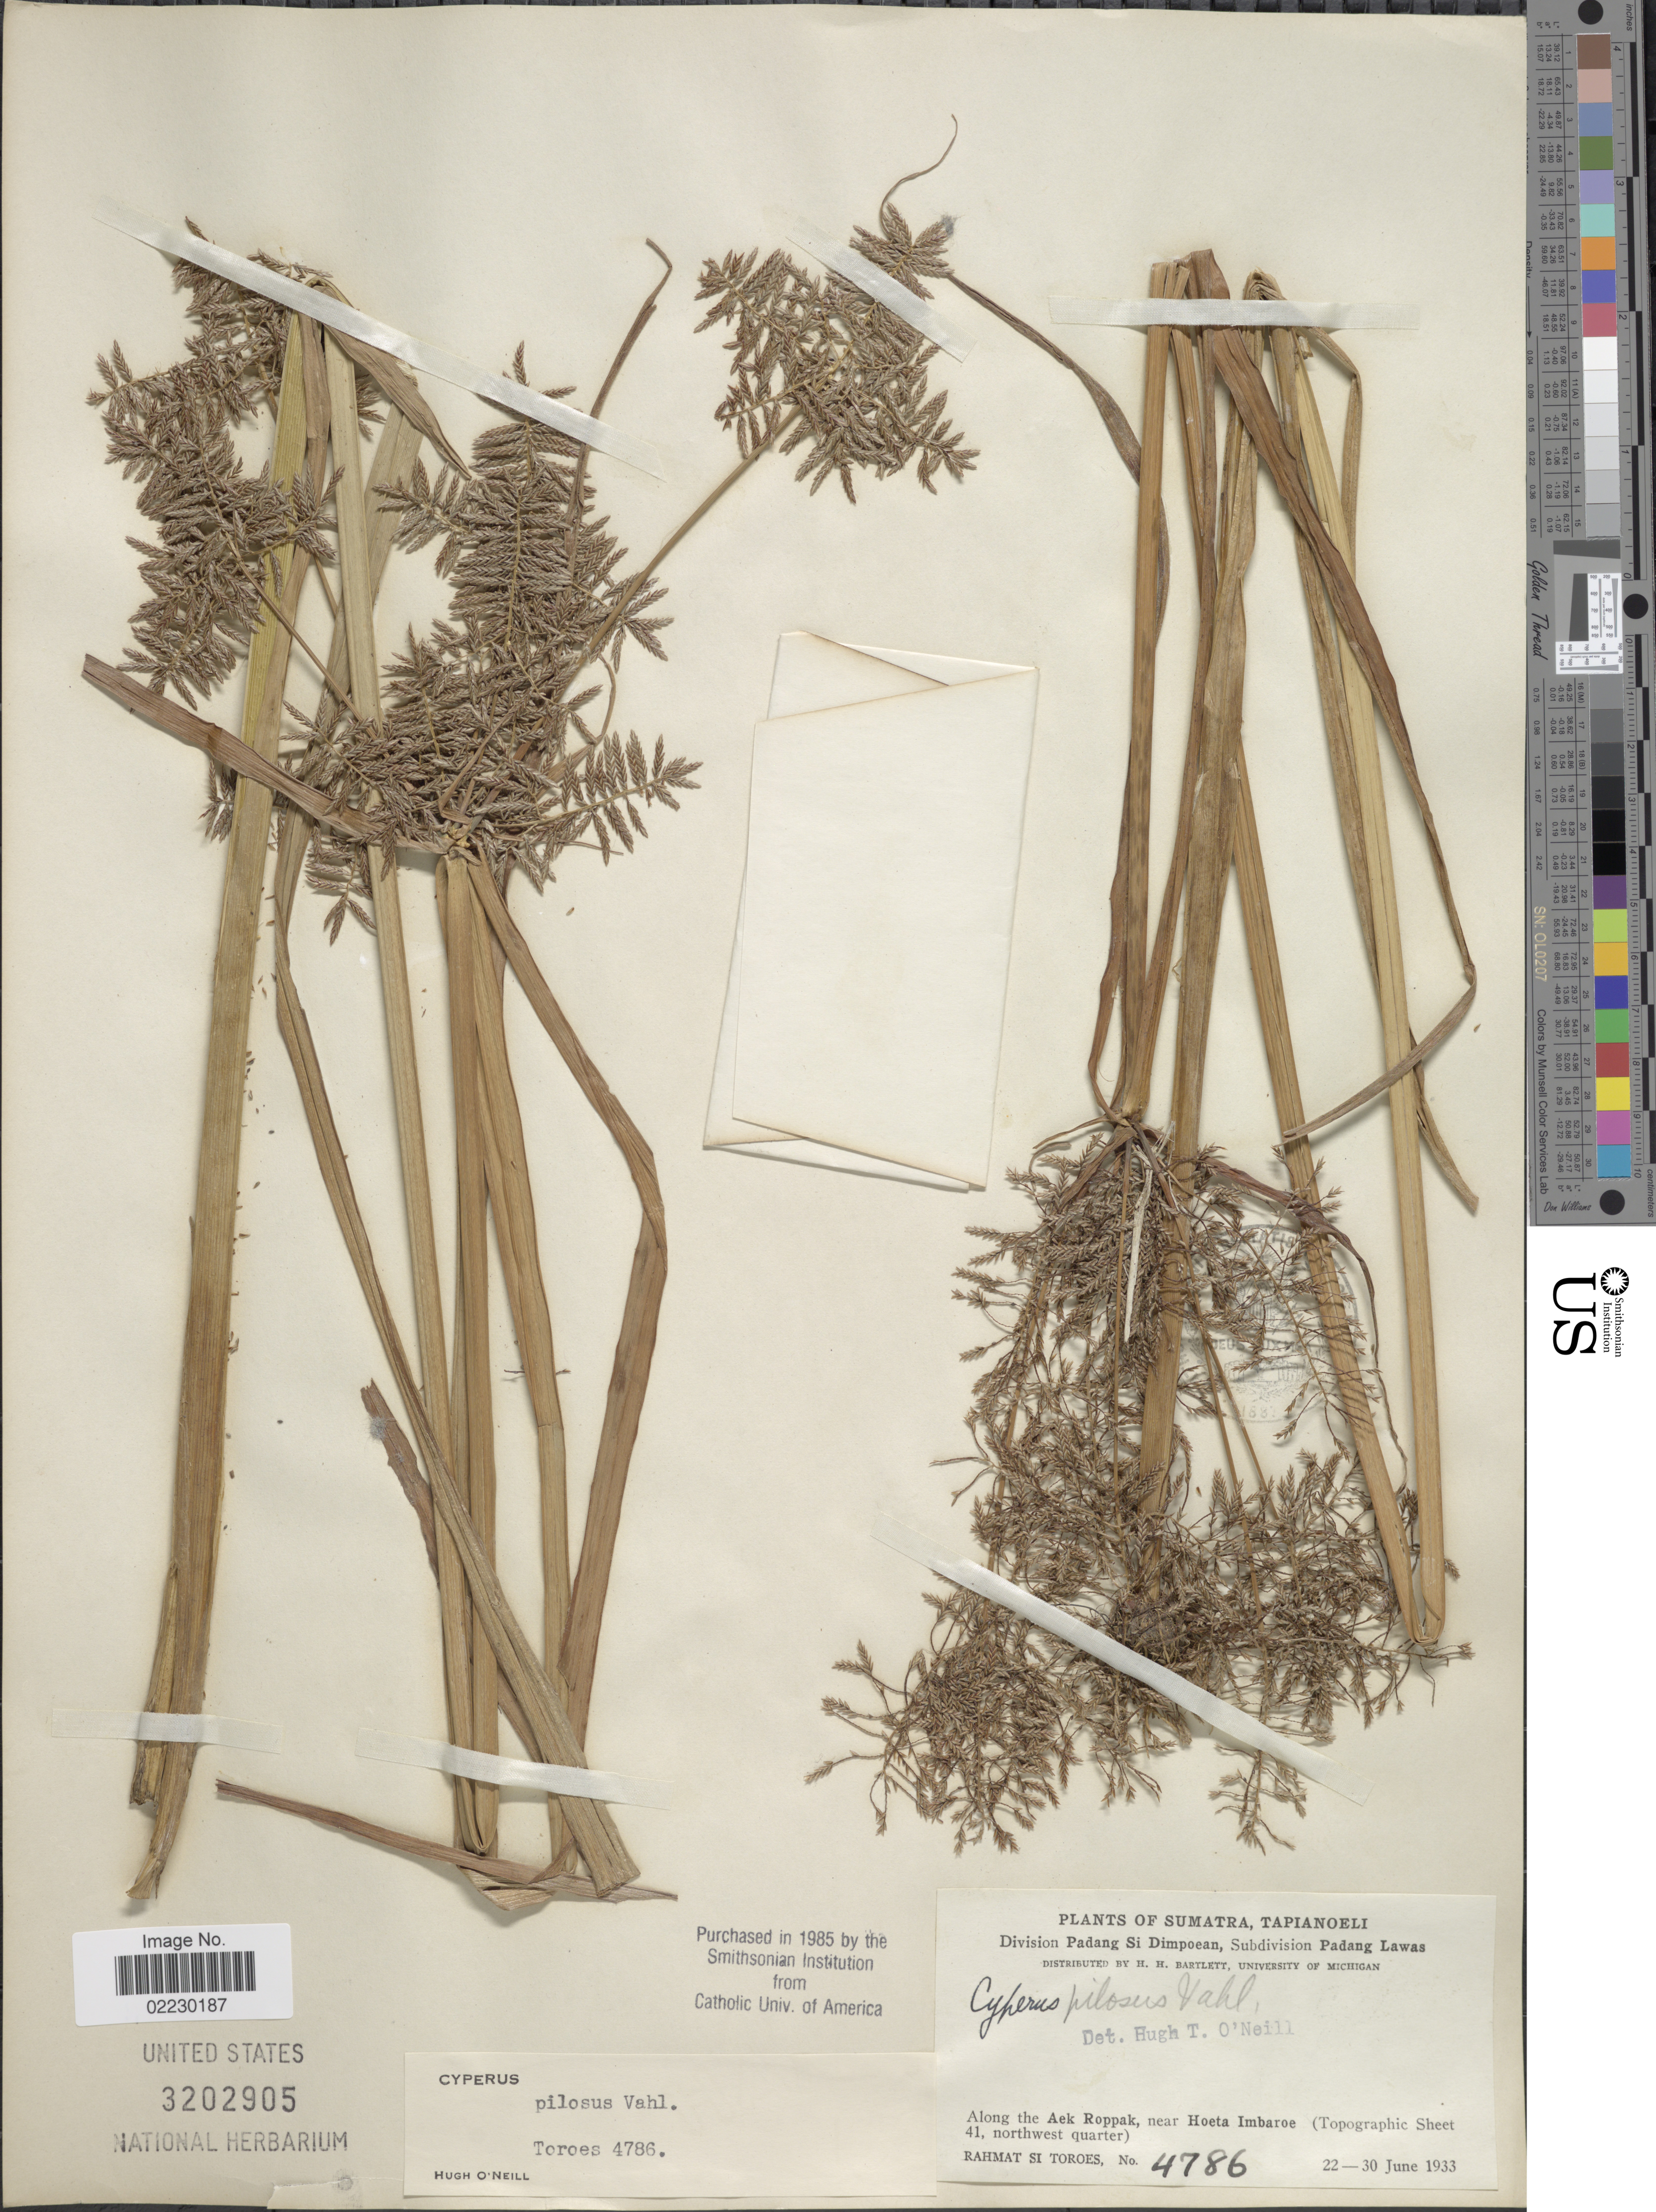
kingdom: Plantae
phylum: Tracheophyta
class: Liliopsida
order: Poales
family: Cyperaceae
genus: Cyperus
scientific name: Cyperus pilosus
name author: Vahl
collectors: Rahmat Si Boeea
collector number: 4786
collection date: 1933-06-22/1933-06-30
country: Indonesia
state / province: Sumatra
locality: Tapianoeli, along the Aek Roppak, near Hoeta Imbaroe (Topographic Sheet 41, northwest quarter)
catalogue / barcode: US 3202905